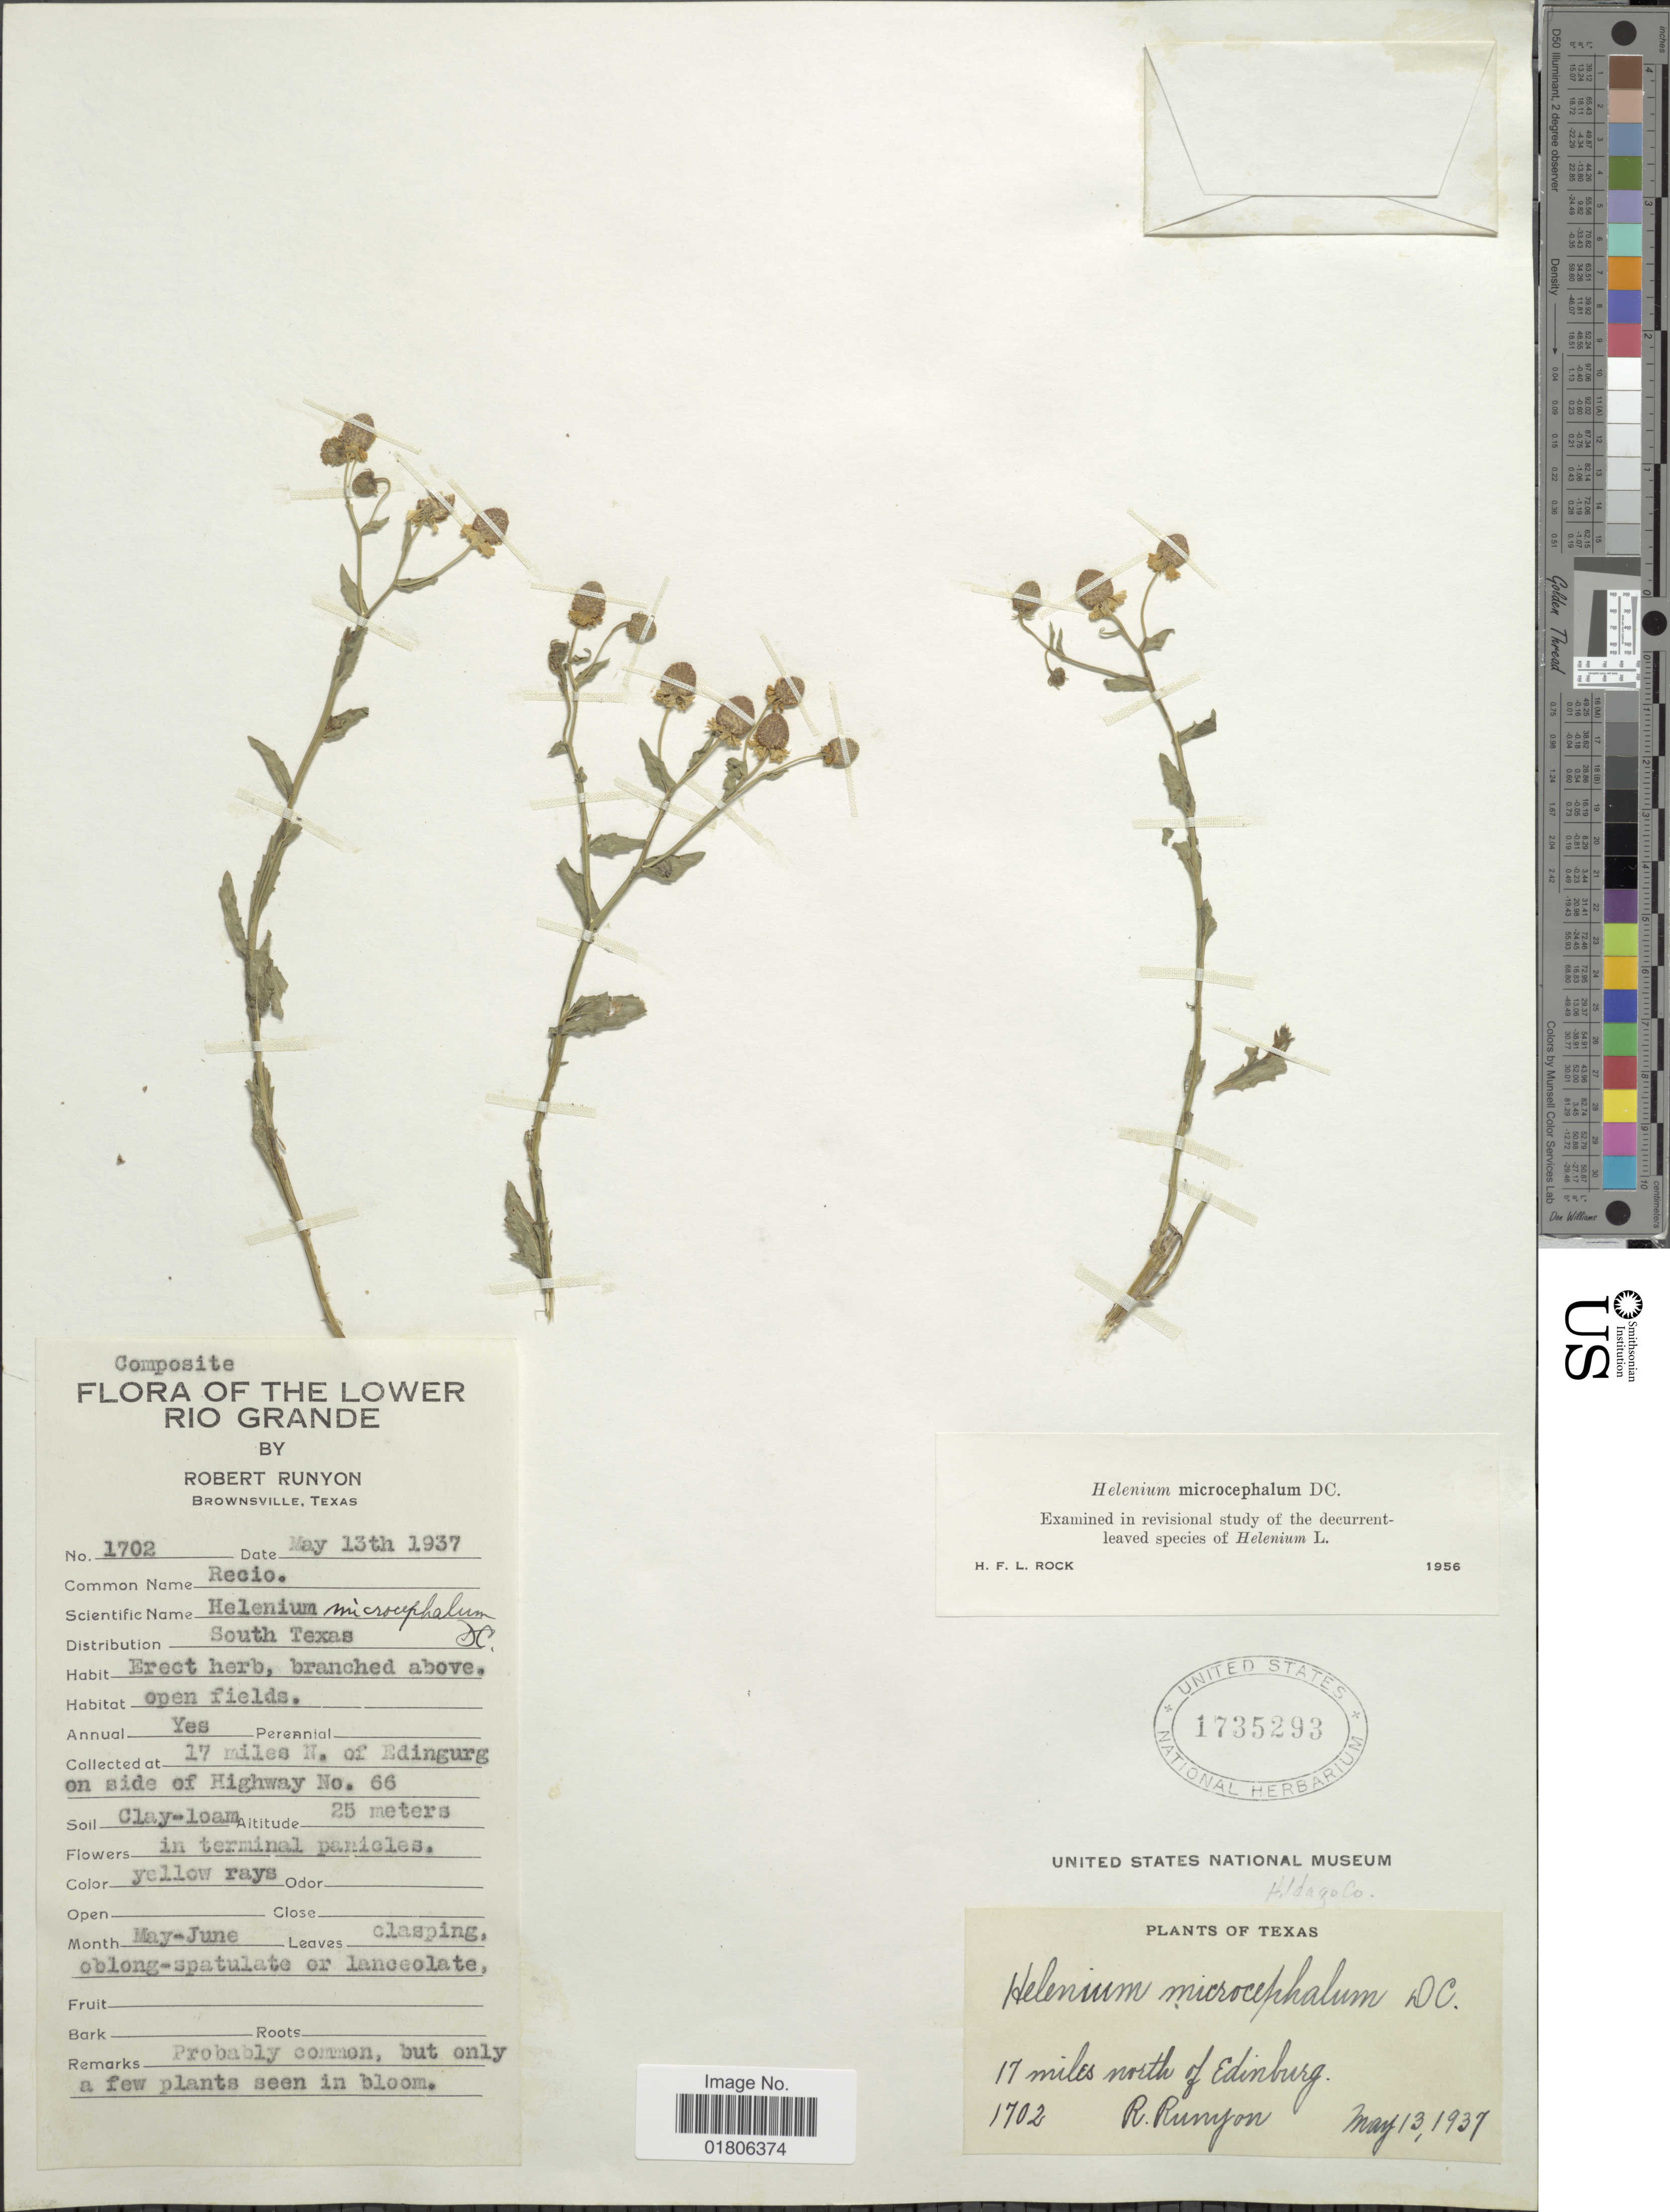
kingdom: Plantae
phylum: Tracheophyta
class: Magnoliopsida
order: Asterales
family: Asteraceae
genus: Helenium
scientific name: Helenium microcephalum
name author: DC.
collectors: R. Runyon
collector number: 1702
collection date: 1937-05-13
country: United States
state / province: Texas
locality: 17 miles north of Edinburg on side of Highway No 66, The Lower Rio Grande,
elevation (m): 25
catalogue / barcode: US 1735293